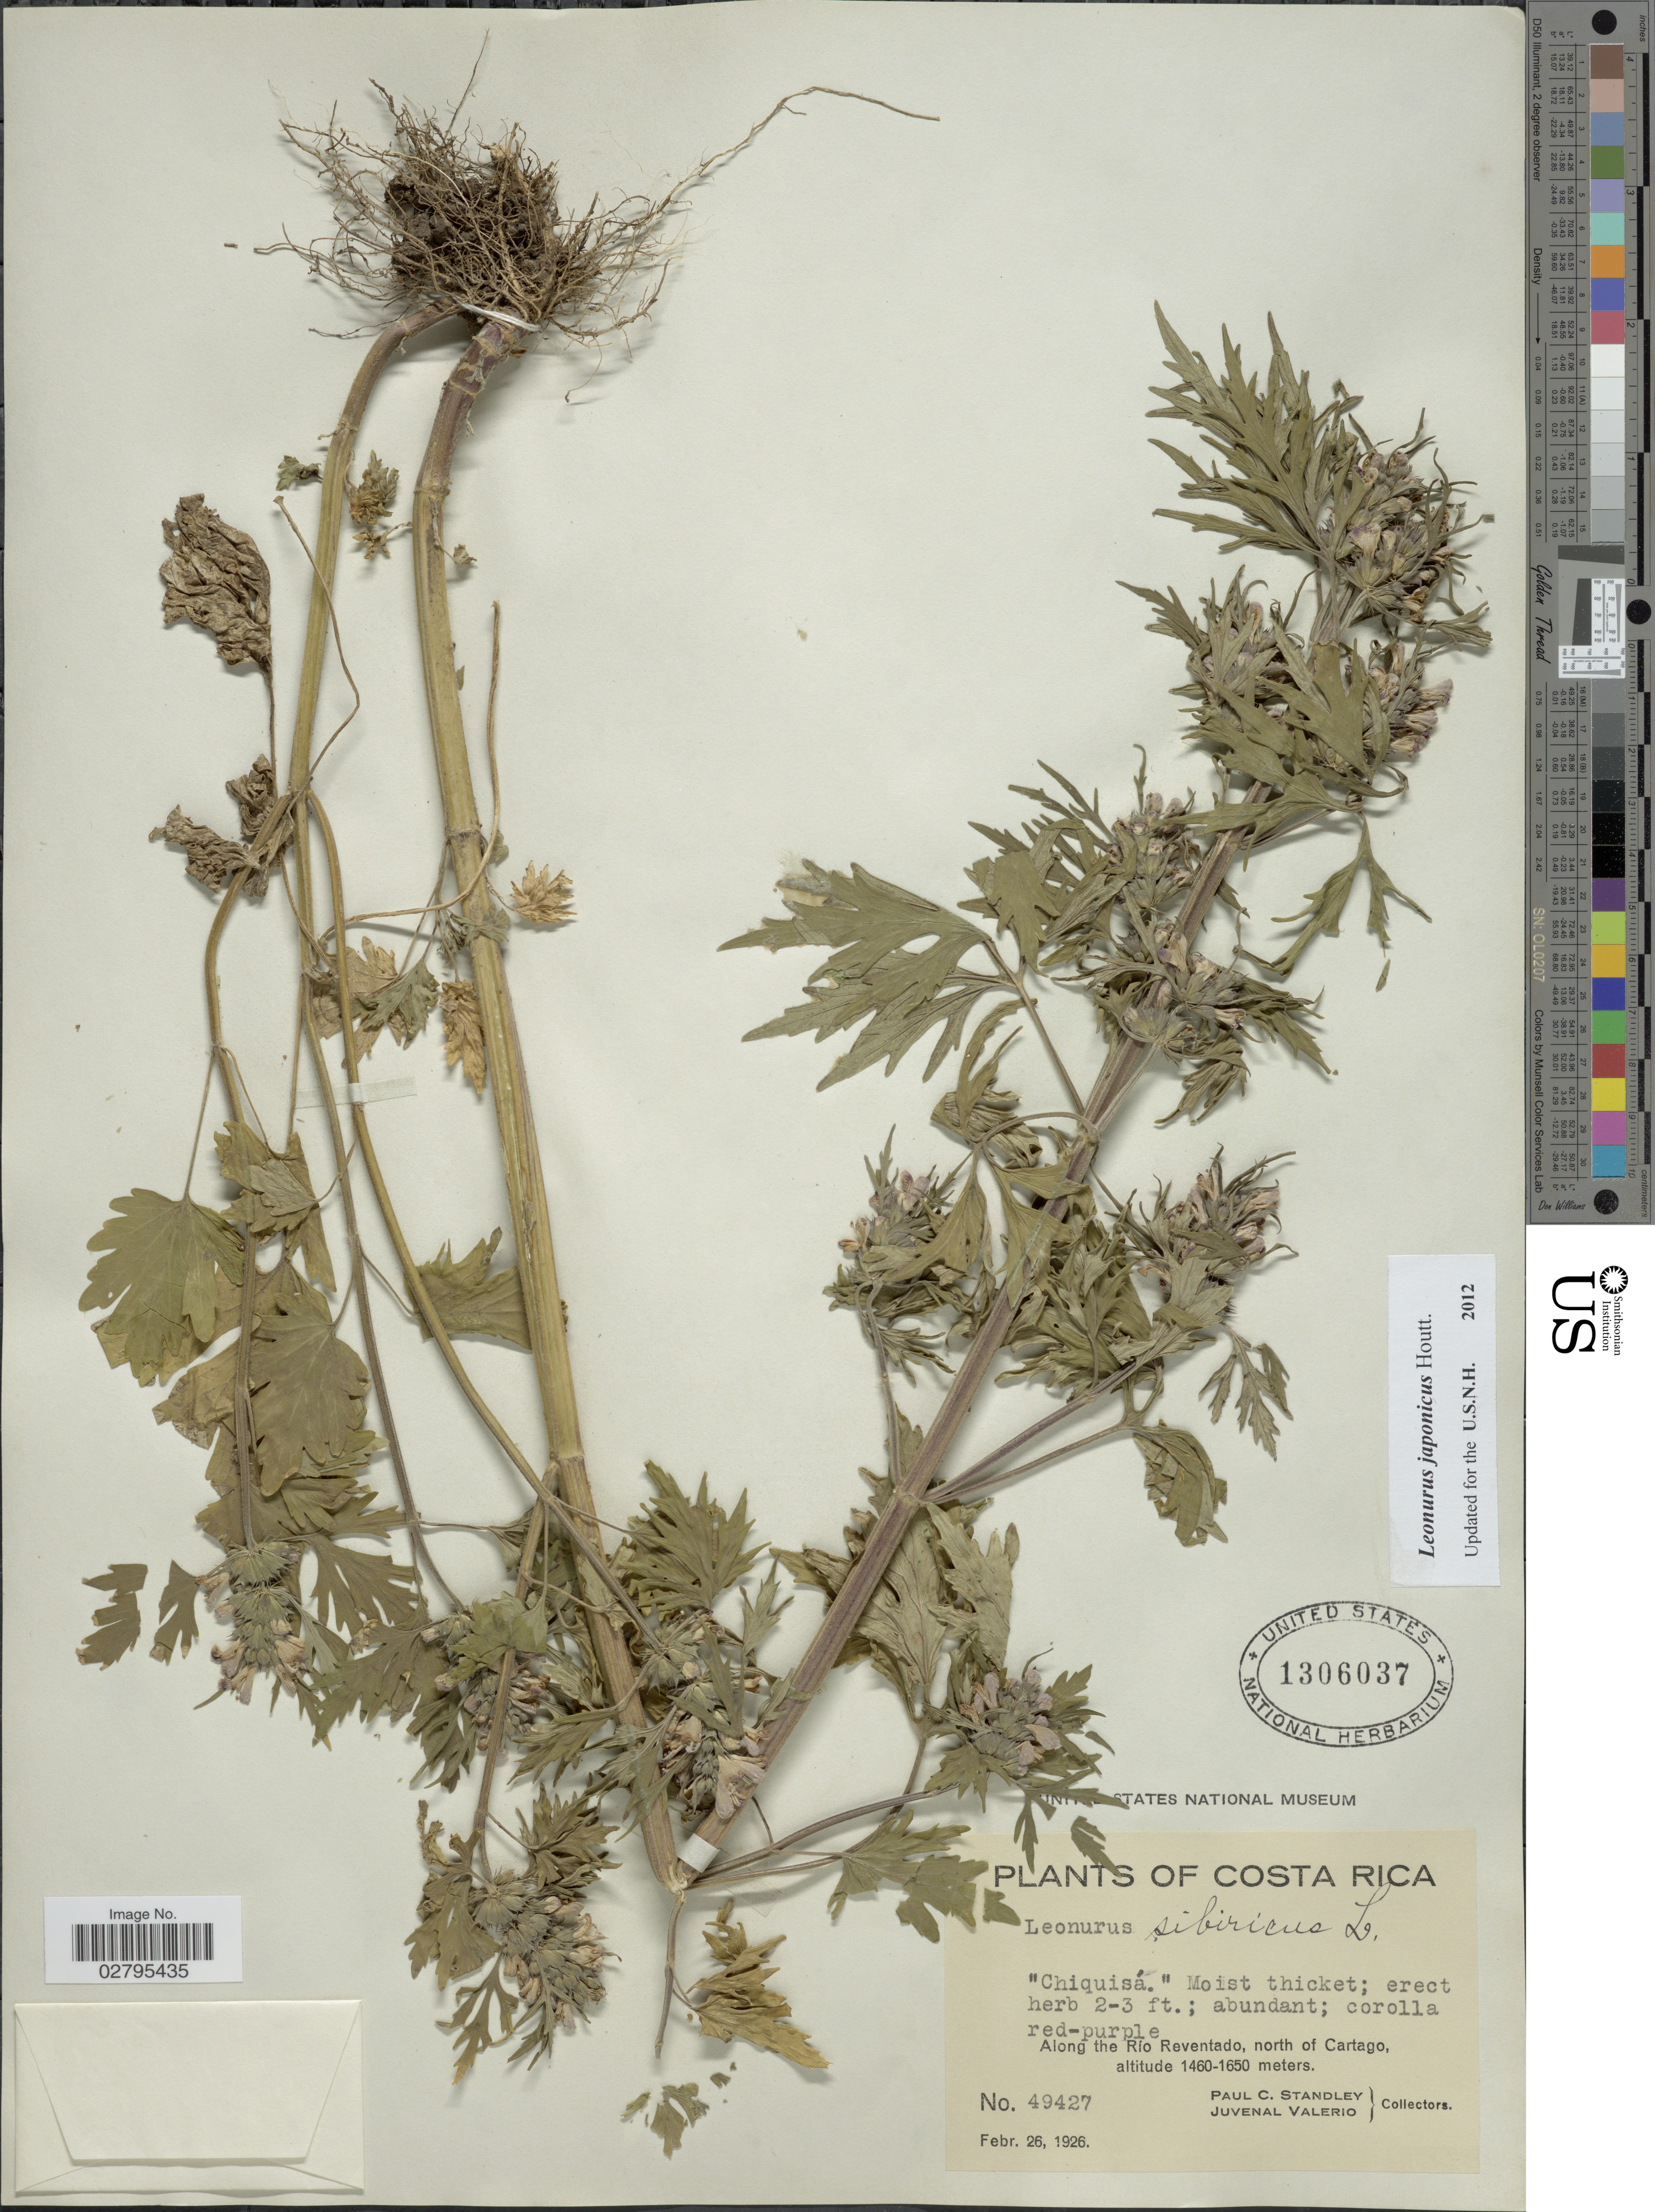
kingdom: Plantae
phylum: Tracheophyta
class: Magnoliopsida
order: Lamiales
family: Lamiaceae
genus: Leonurus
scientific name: Leonurus japonicus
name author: Houtt.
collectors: P. C. Standley & J. Valerio R.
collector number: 49427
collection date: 1926-02-26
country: Costa Rica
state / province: Cartago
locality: Along the Rio Reventado, north of Cartago.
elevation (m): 1460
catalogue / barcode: US 1306037